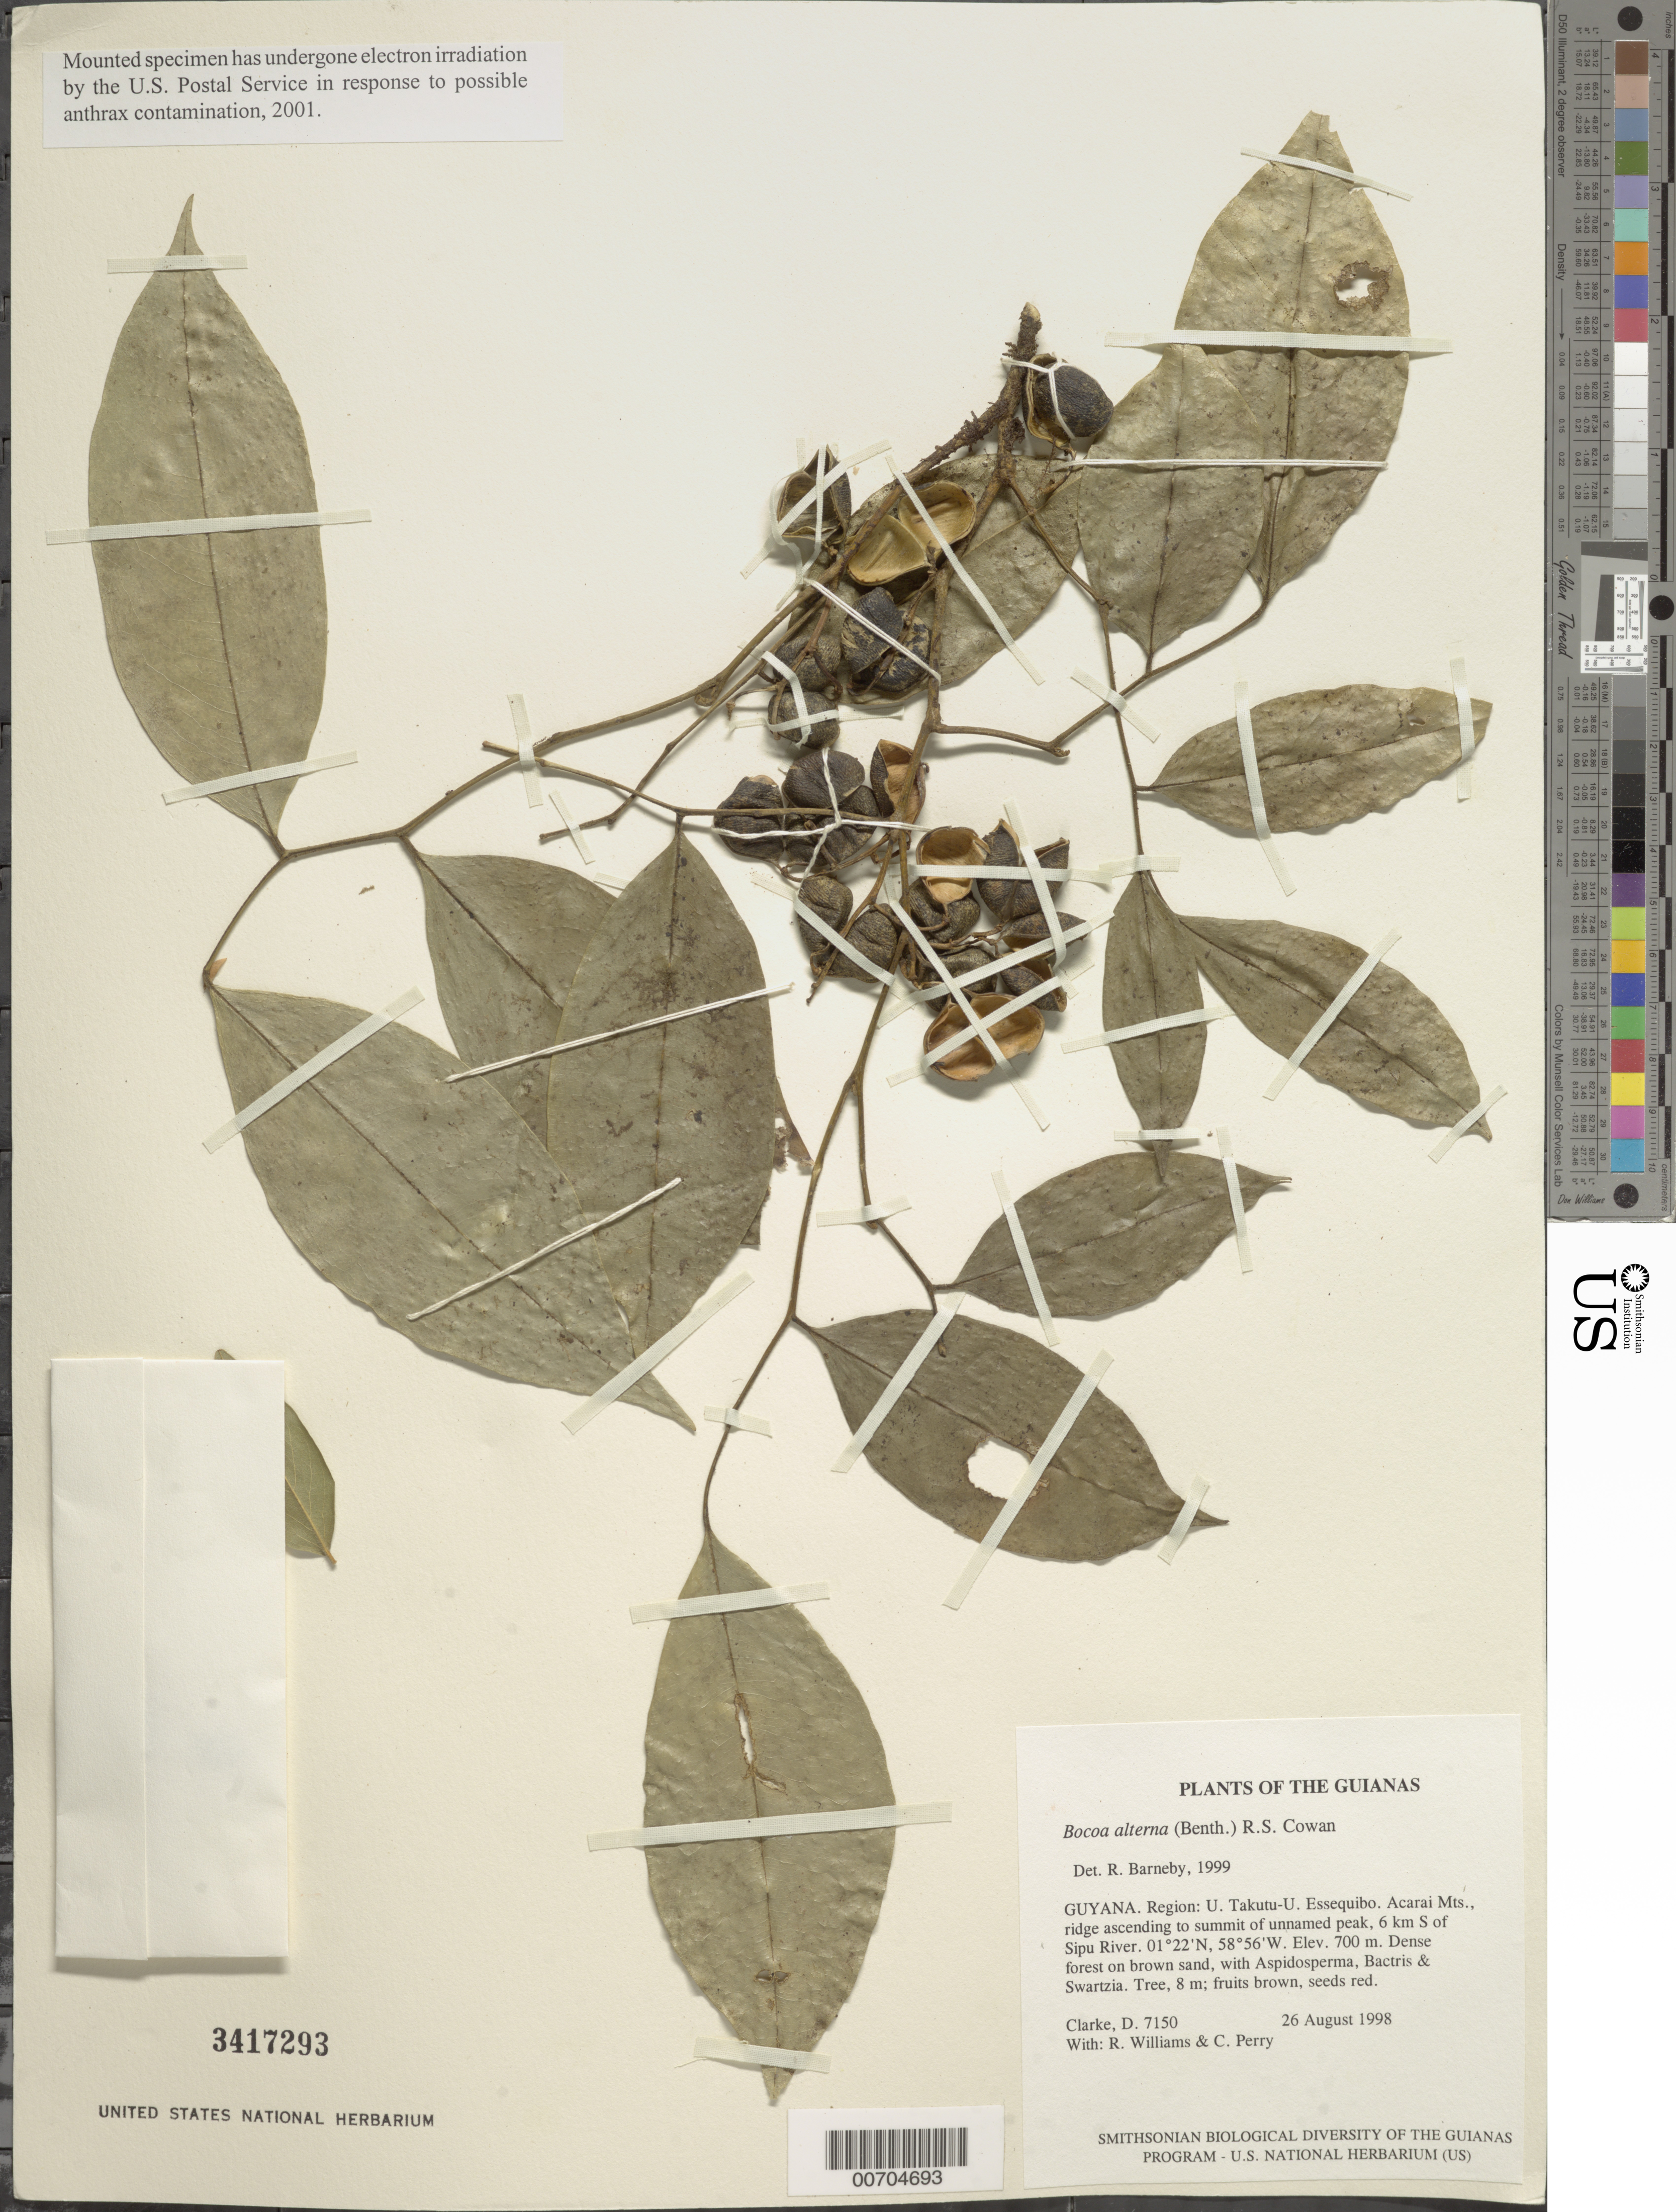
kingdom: Plantae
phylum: Tracheophyta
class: Magnoliopsida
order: Fabales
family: Fabaceae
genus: Bocoa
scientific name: Bocoa alterna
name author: (Benth.) R.S. Cowan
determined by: Barneby, Rupert C., (NY)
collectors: H. D. Clarke, R. Williams & C. Perry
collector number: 7150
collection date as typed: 26 August 1998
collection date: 1998-08-26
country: Guyana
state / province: U. Takutu-U. Essequibo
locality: Acarai Mts., ridge ascending to summit of unnamed peak, 6 km S of Sipu River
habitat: Dense forest on brown sand, with Aspidosperma, Bactris & Swartzia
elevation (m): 700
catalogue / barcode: US 3417293